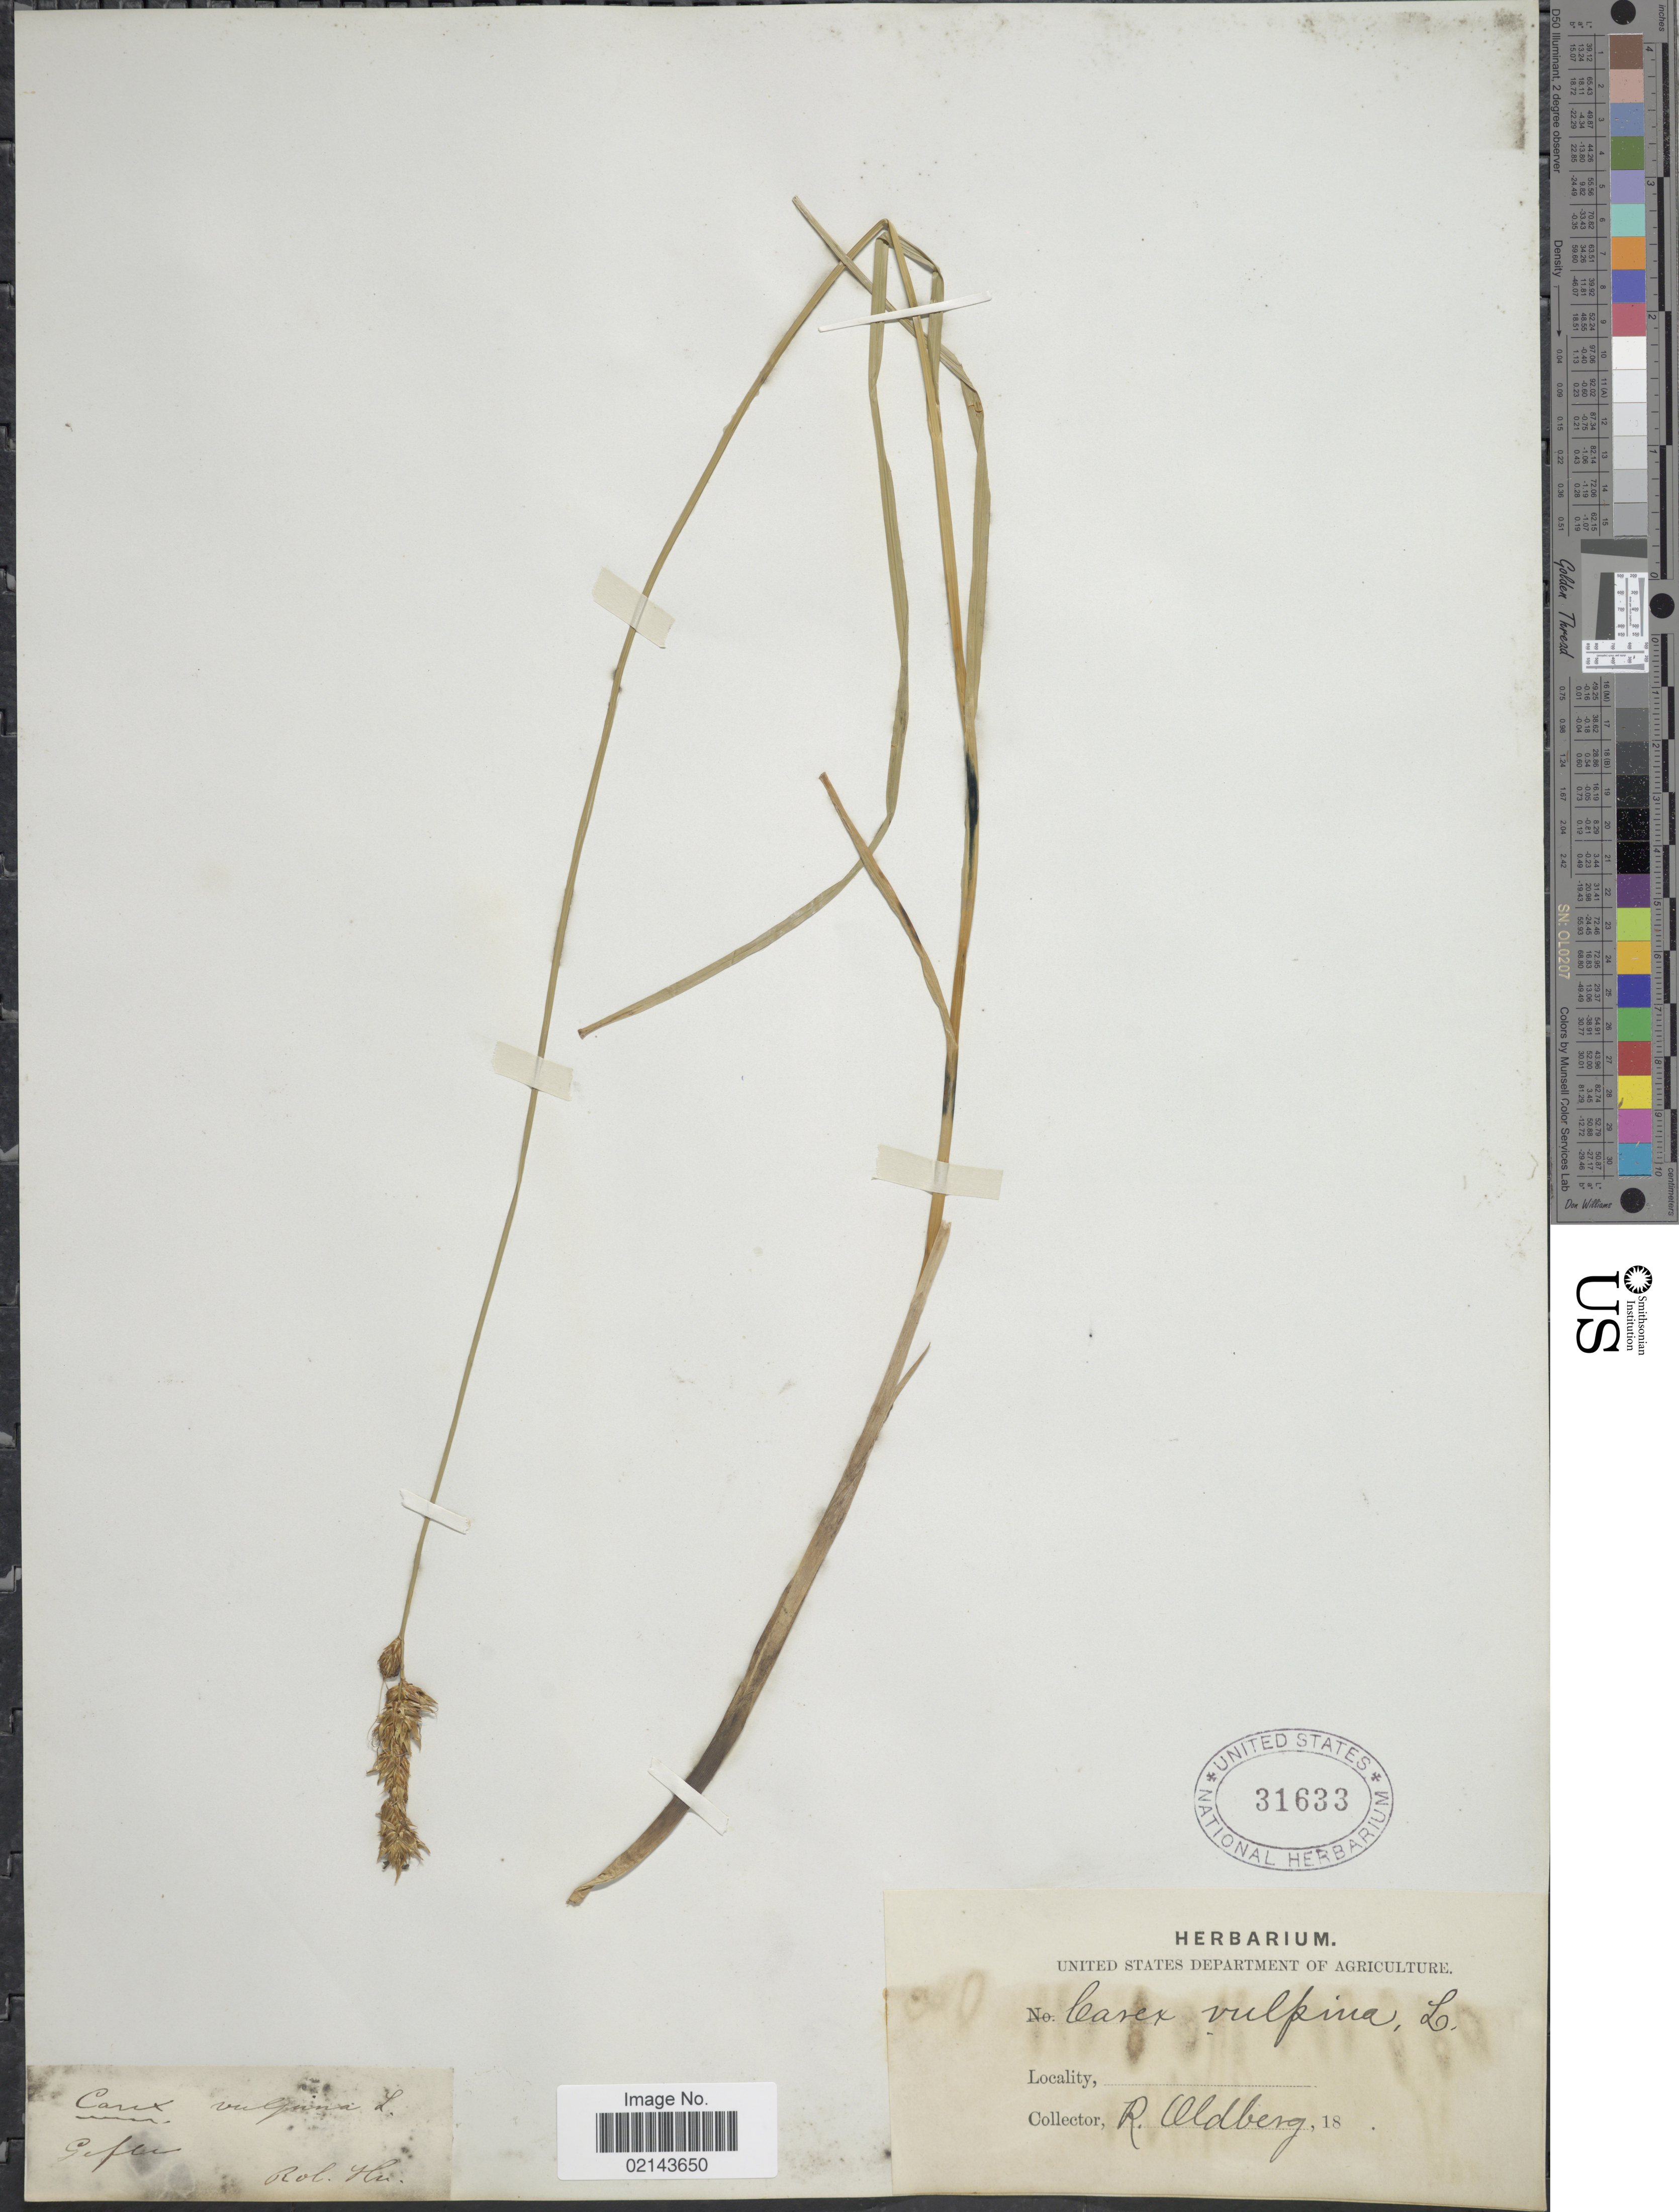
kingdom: Plantae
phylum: Tracheophyta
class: Liliopsida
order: Poales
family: Cyperaceae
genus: Carex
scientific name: Carex vulpina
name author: L.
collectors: R. Oldberg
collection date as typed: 18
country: Sweden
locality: Gefle.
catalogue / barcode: US 31633